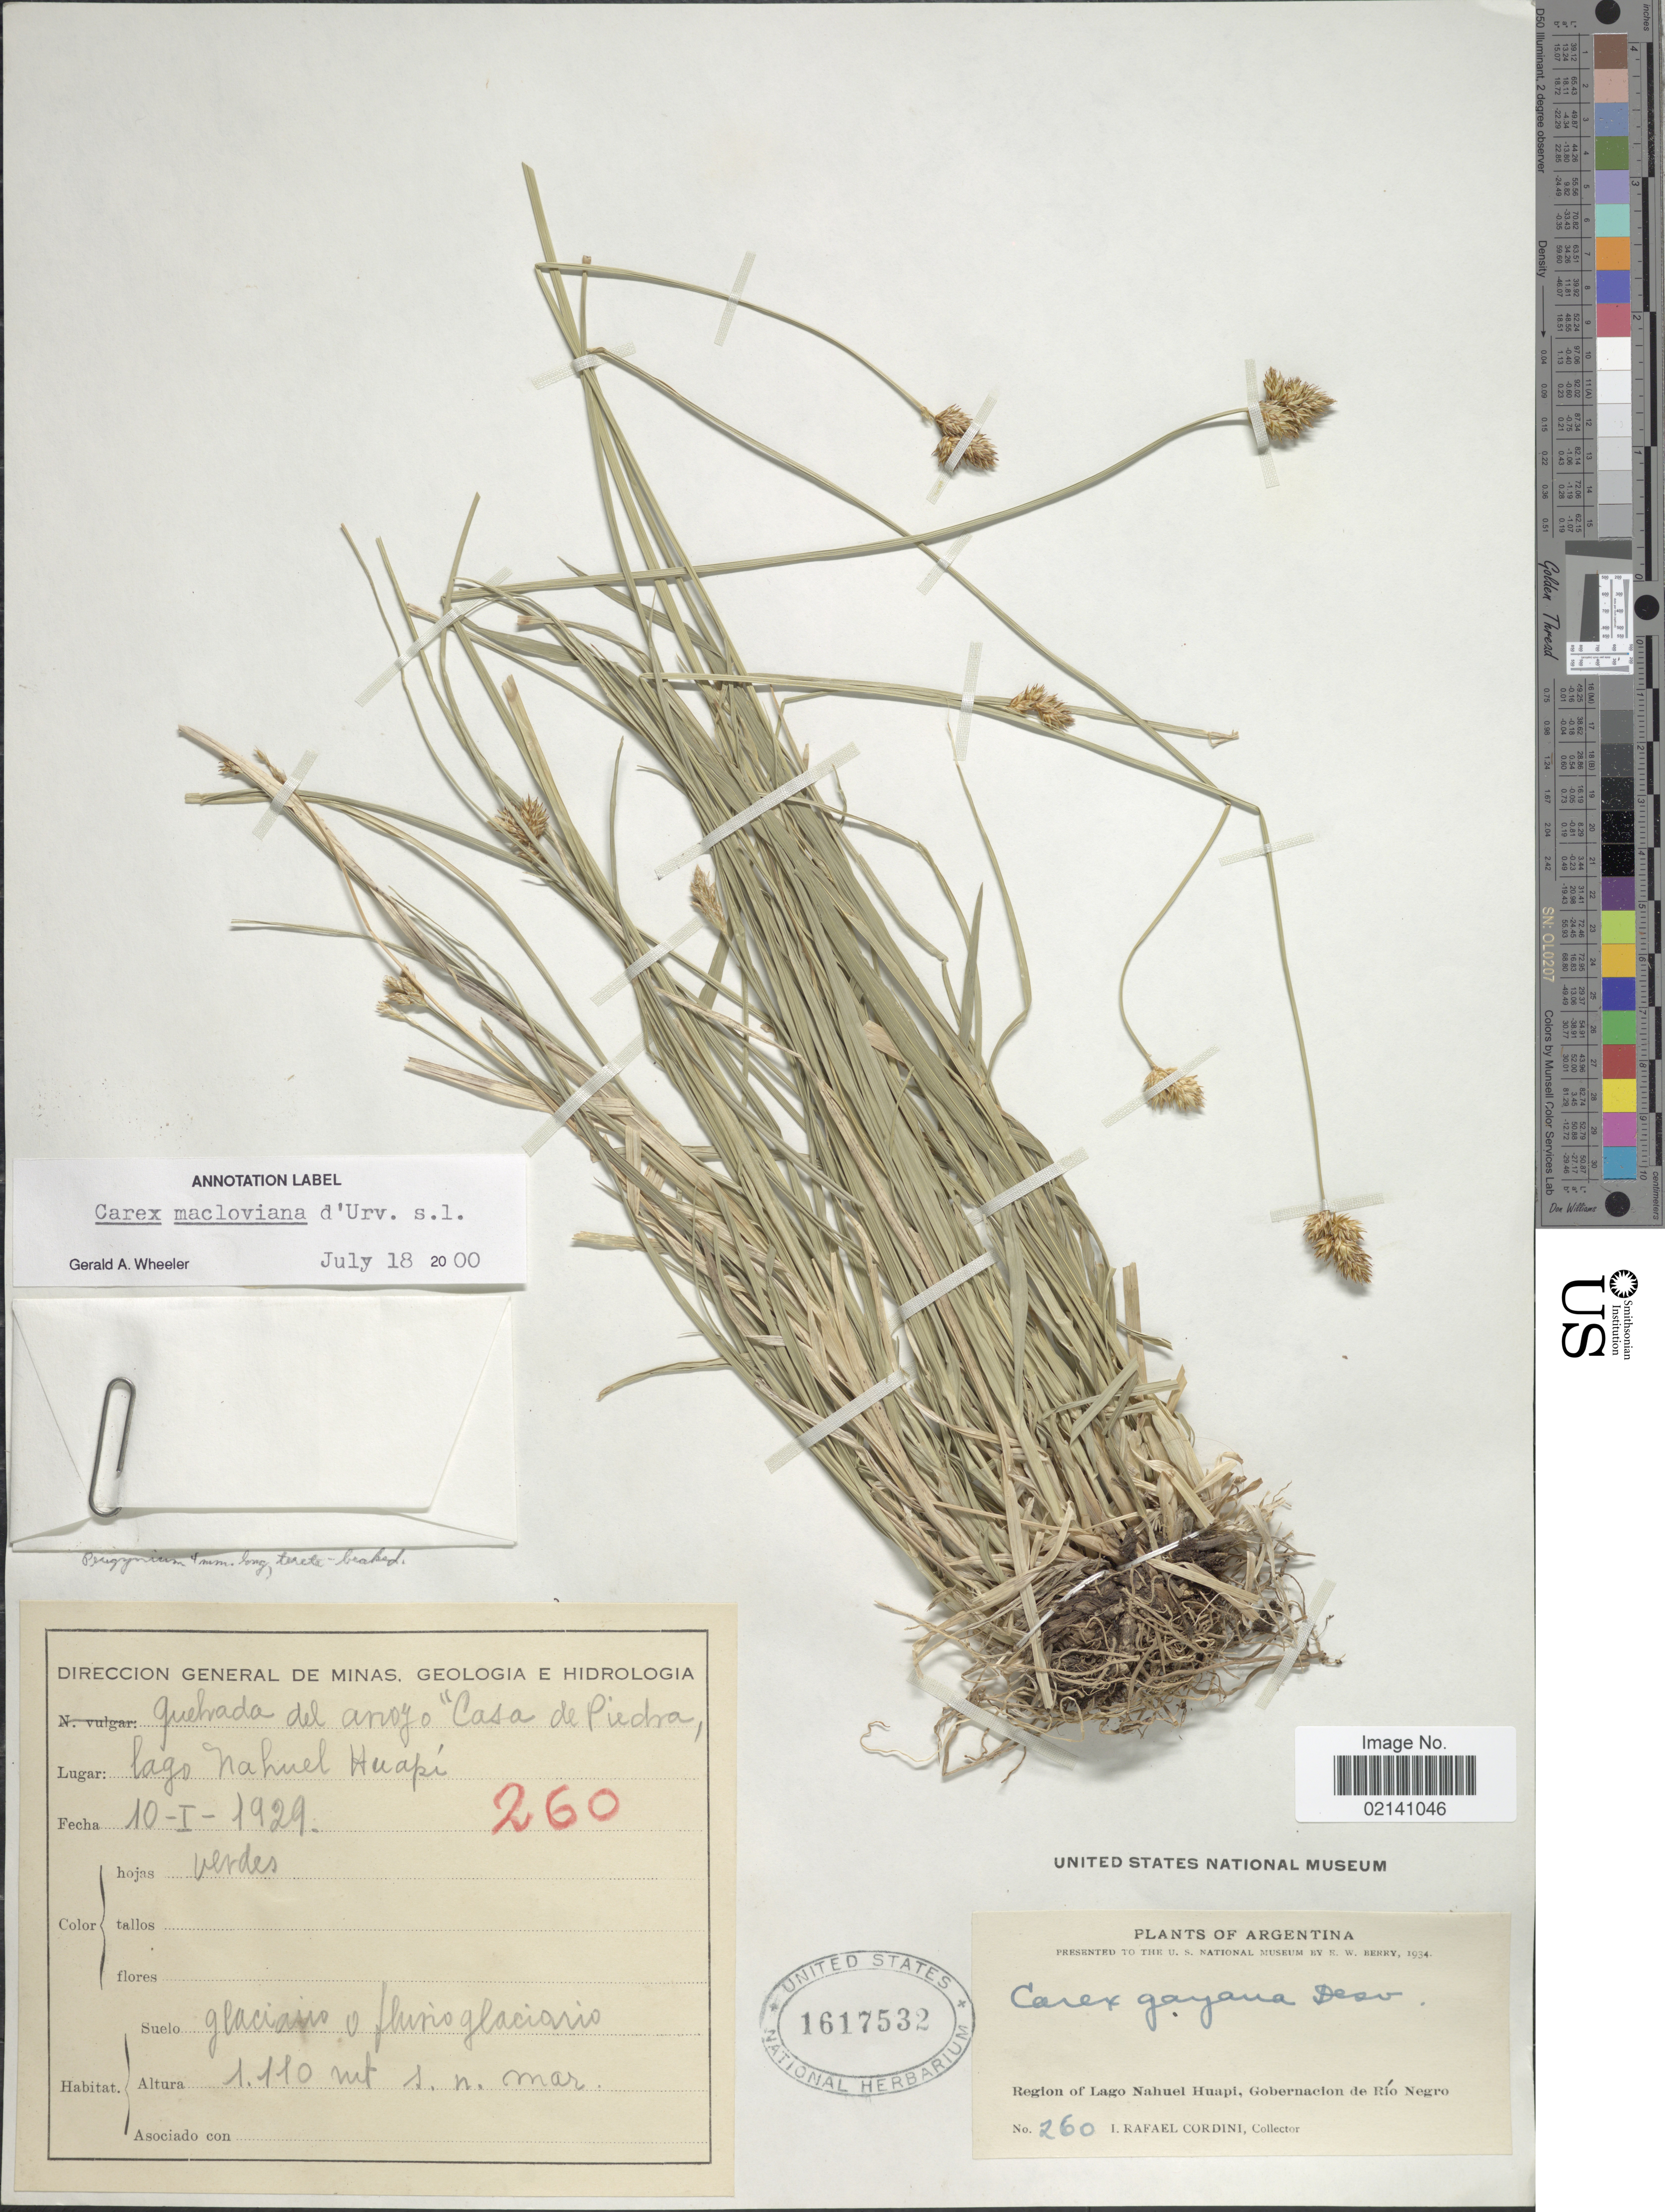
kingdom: Plantae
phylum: Tracheophyta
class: Liliopsida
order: Poales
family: Cyperaceae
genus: Carex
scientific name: Carex macloviana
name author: d'Urv.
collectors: I. Cordini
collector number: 260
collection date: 1929-01-10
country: Argentina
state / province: Rio Negro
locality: Region of Lago Nahuel Huapi, Gobernacion de Rio Negro, Quebrada del arroyo, Casa de Piedra, lago Nahuel Huapi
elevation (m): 1110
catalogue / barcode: US 1617532